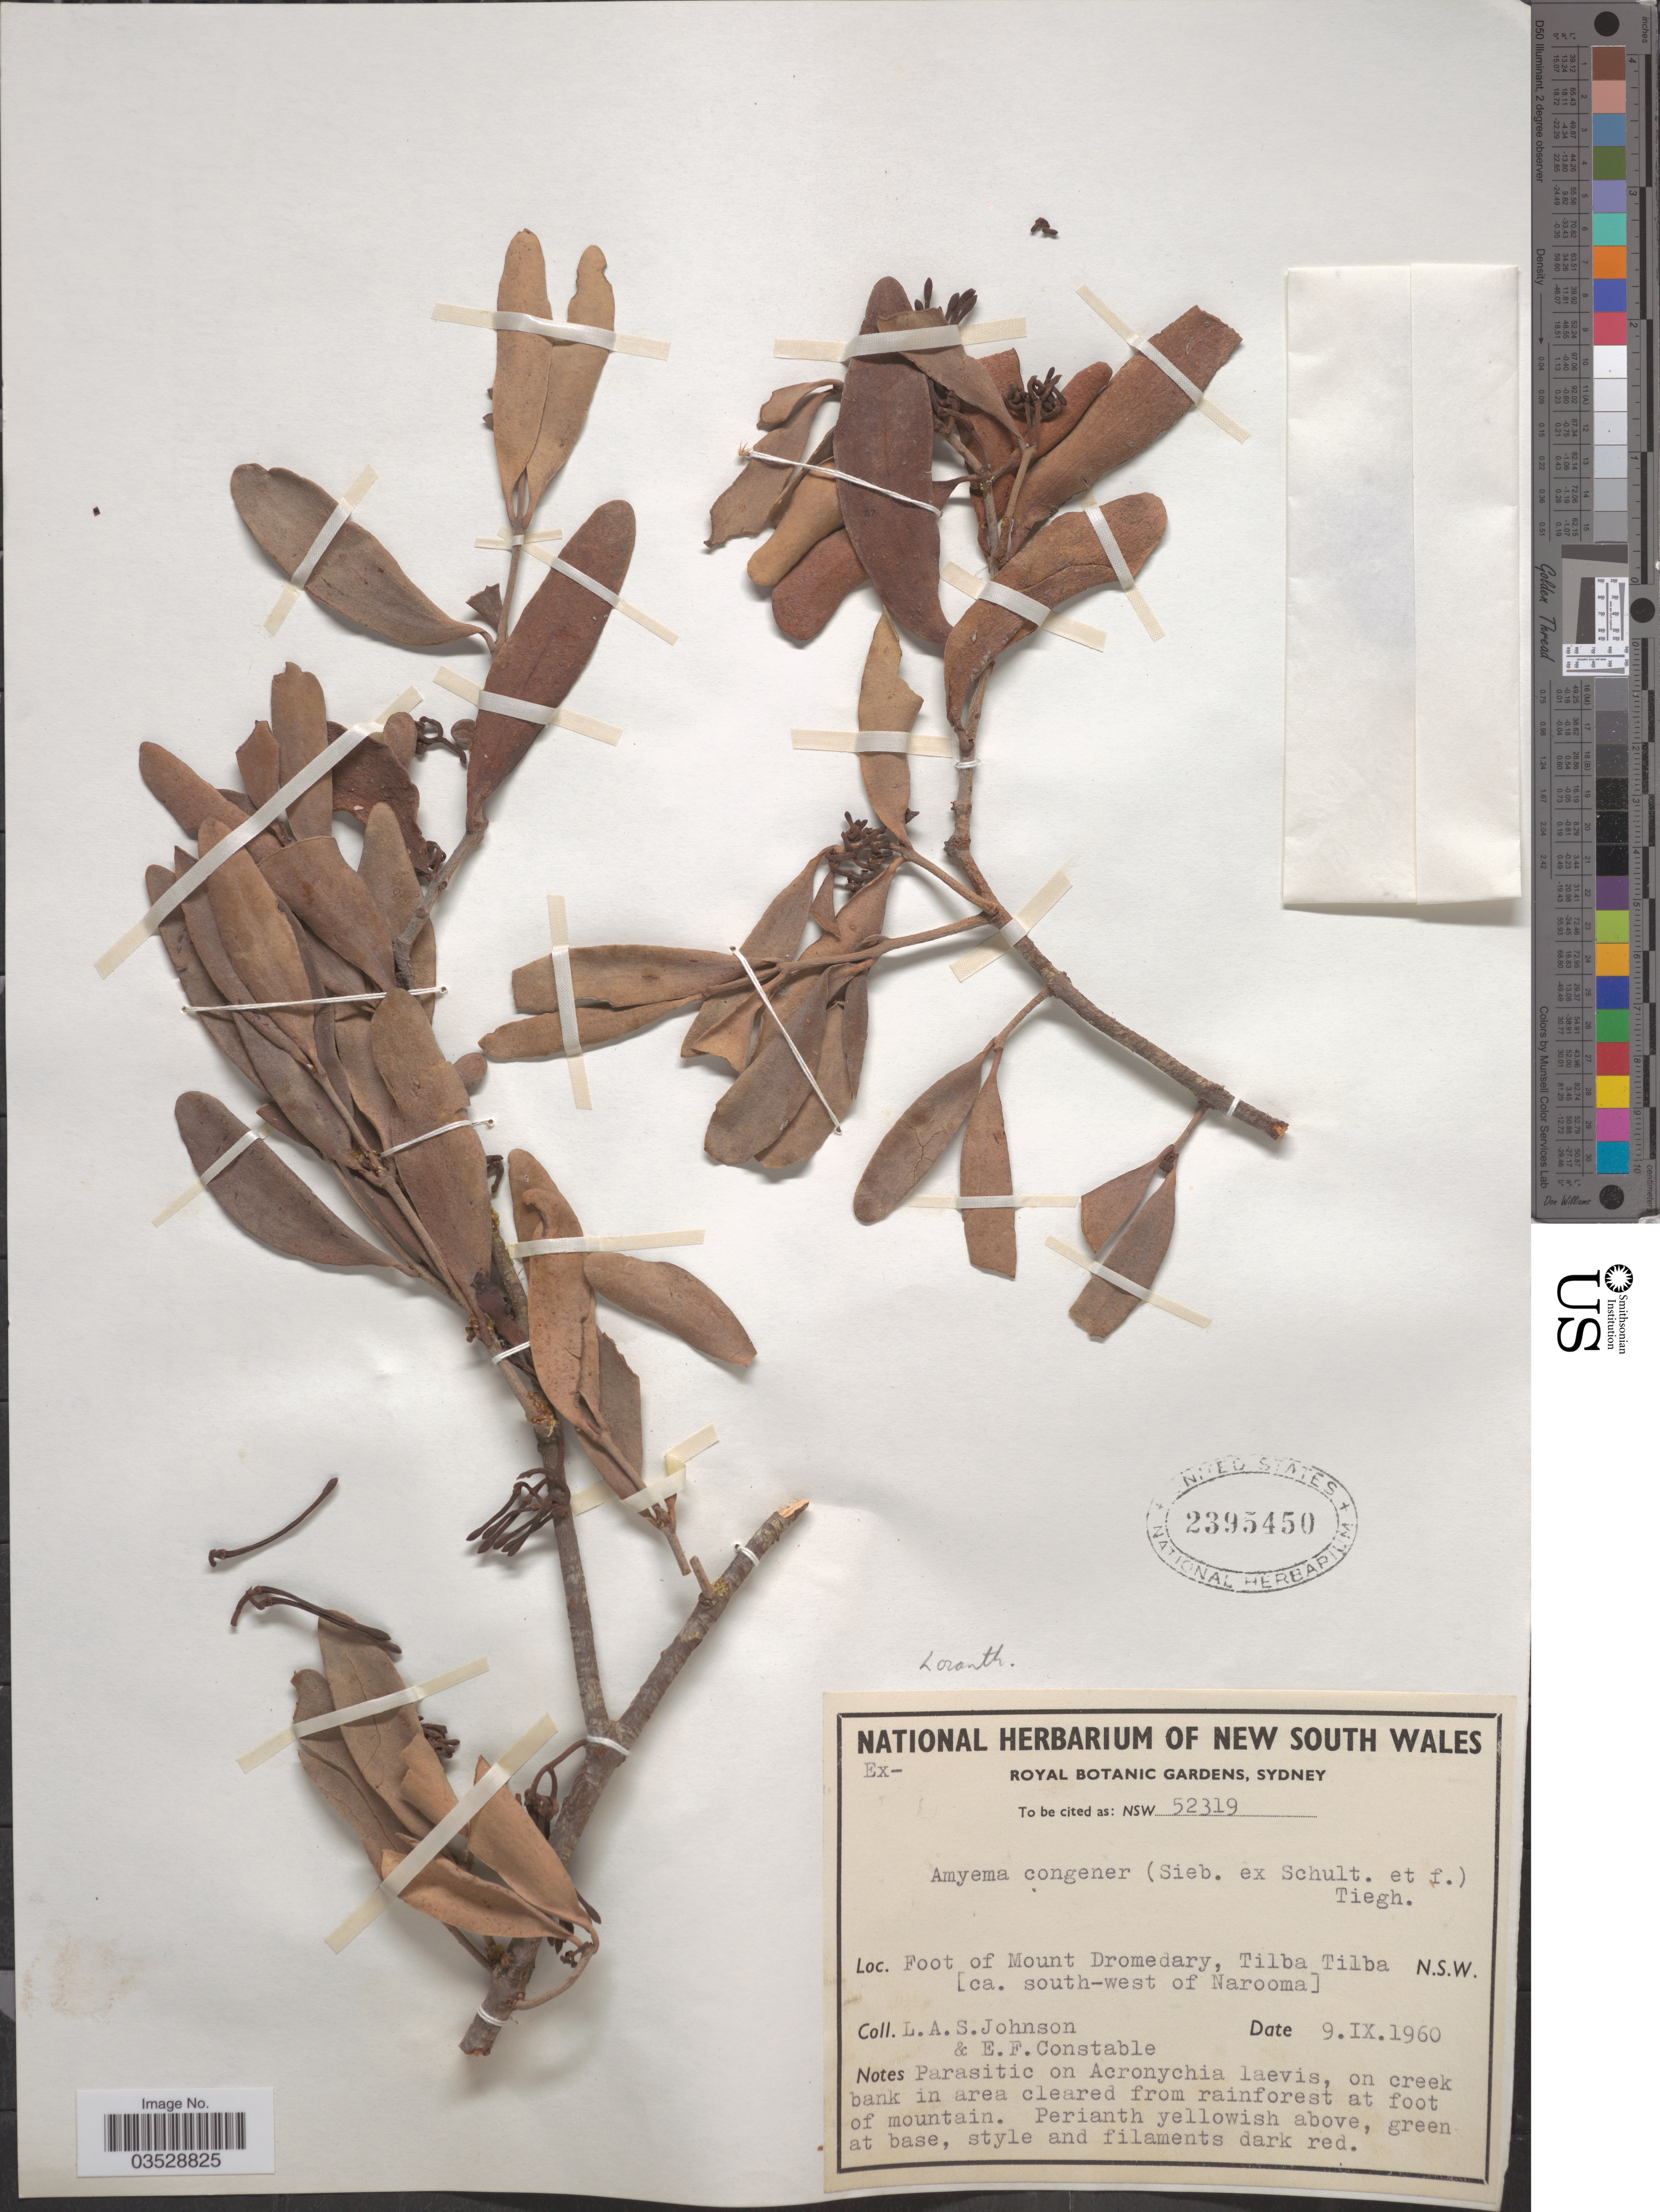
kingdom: Plantae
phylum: Tracheophyta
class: Magnoliopsida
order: Santalales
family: Loranthaceae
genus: Amyema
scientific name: Amyema congener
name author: (Sieber ex Schult. & Schult. f.) Tiegh.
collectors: L. A. S. Johnson & E. F. Constable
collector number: NSW52319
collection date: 1960-09-09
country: Australia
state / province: New South Wales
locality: Foot of Mount Dromedary, Tilba Tilba [ca. south-west of Narooma].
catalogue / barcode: US 2395450